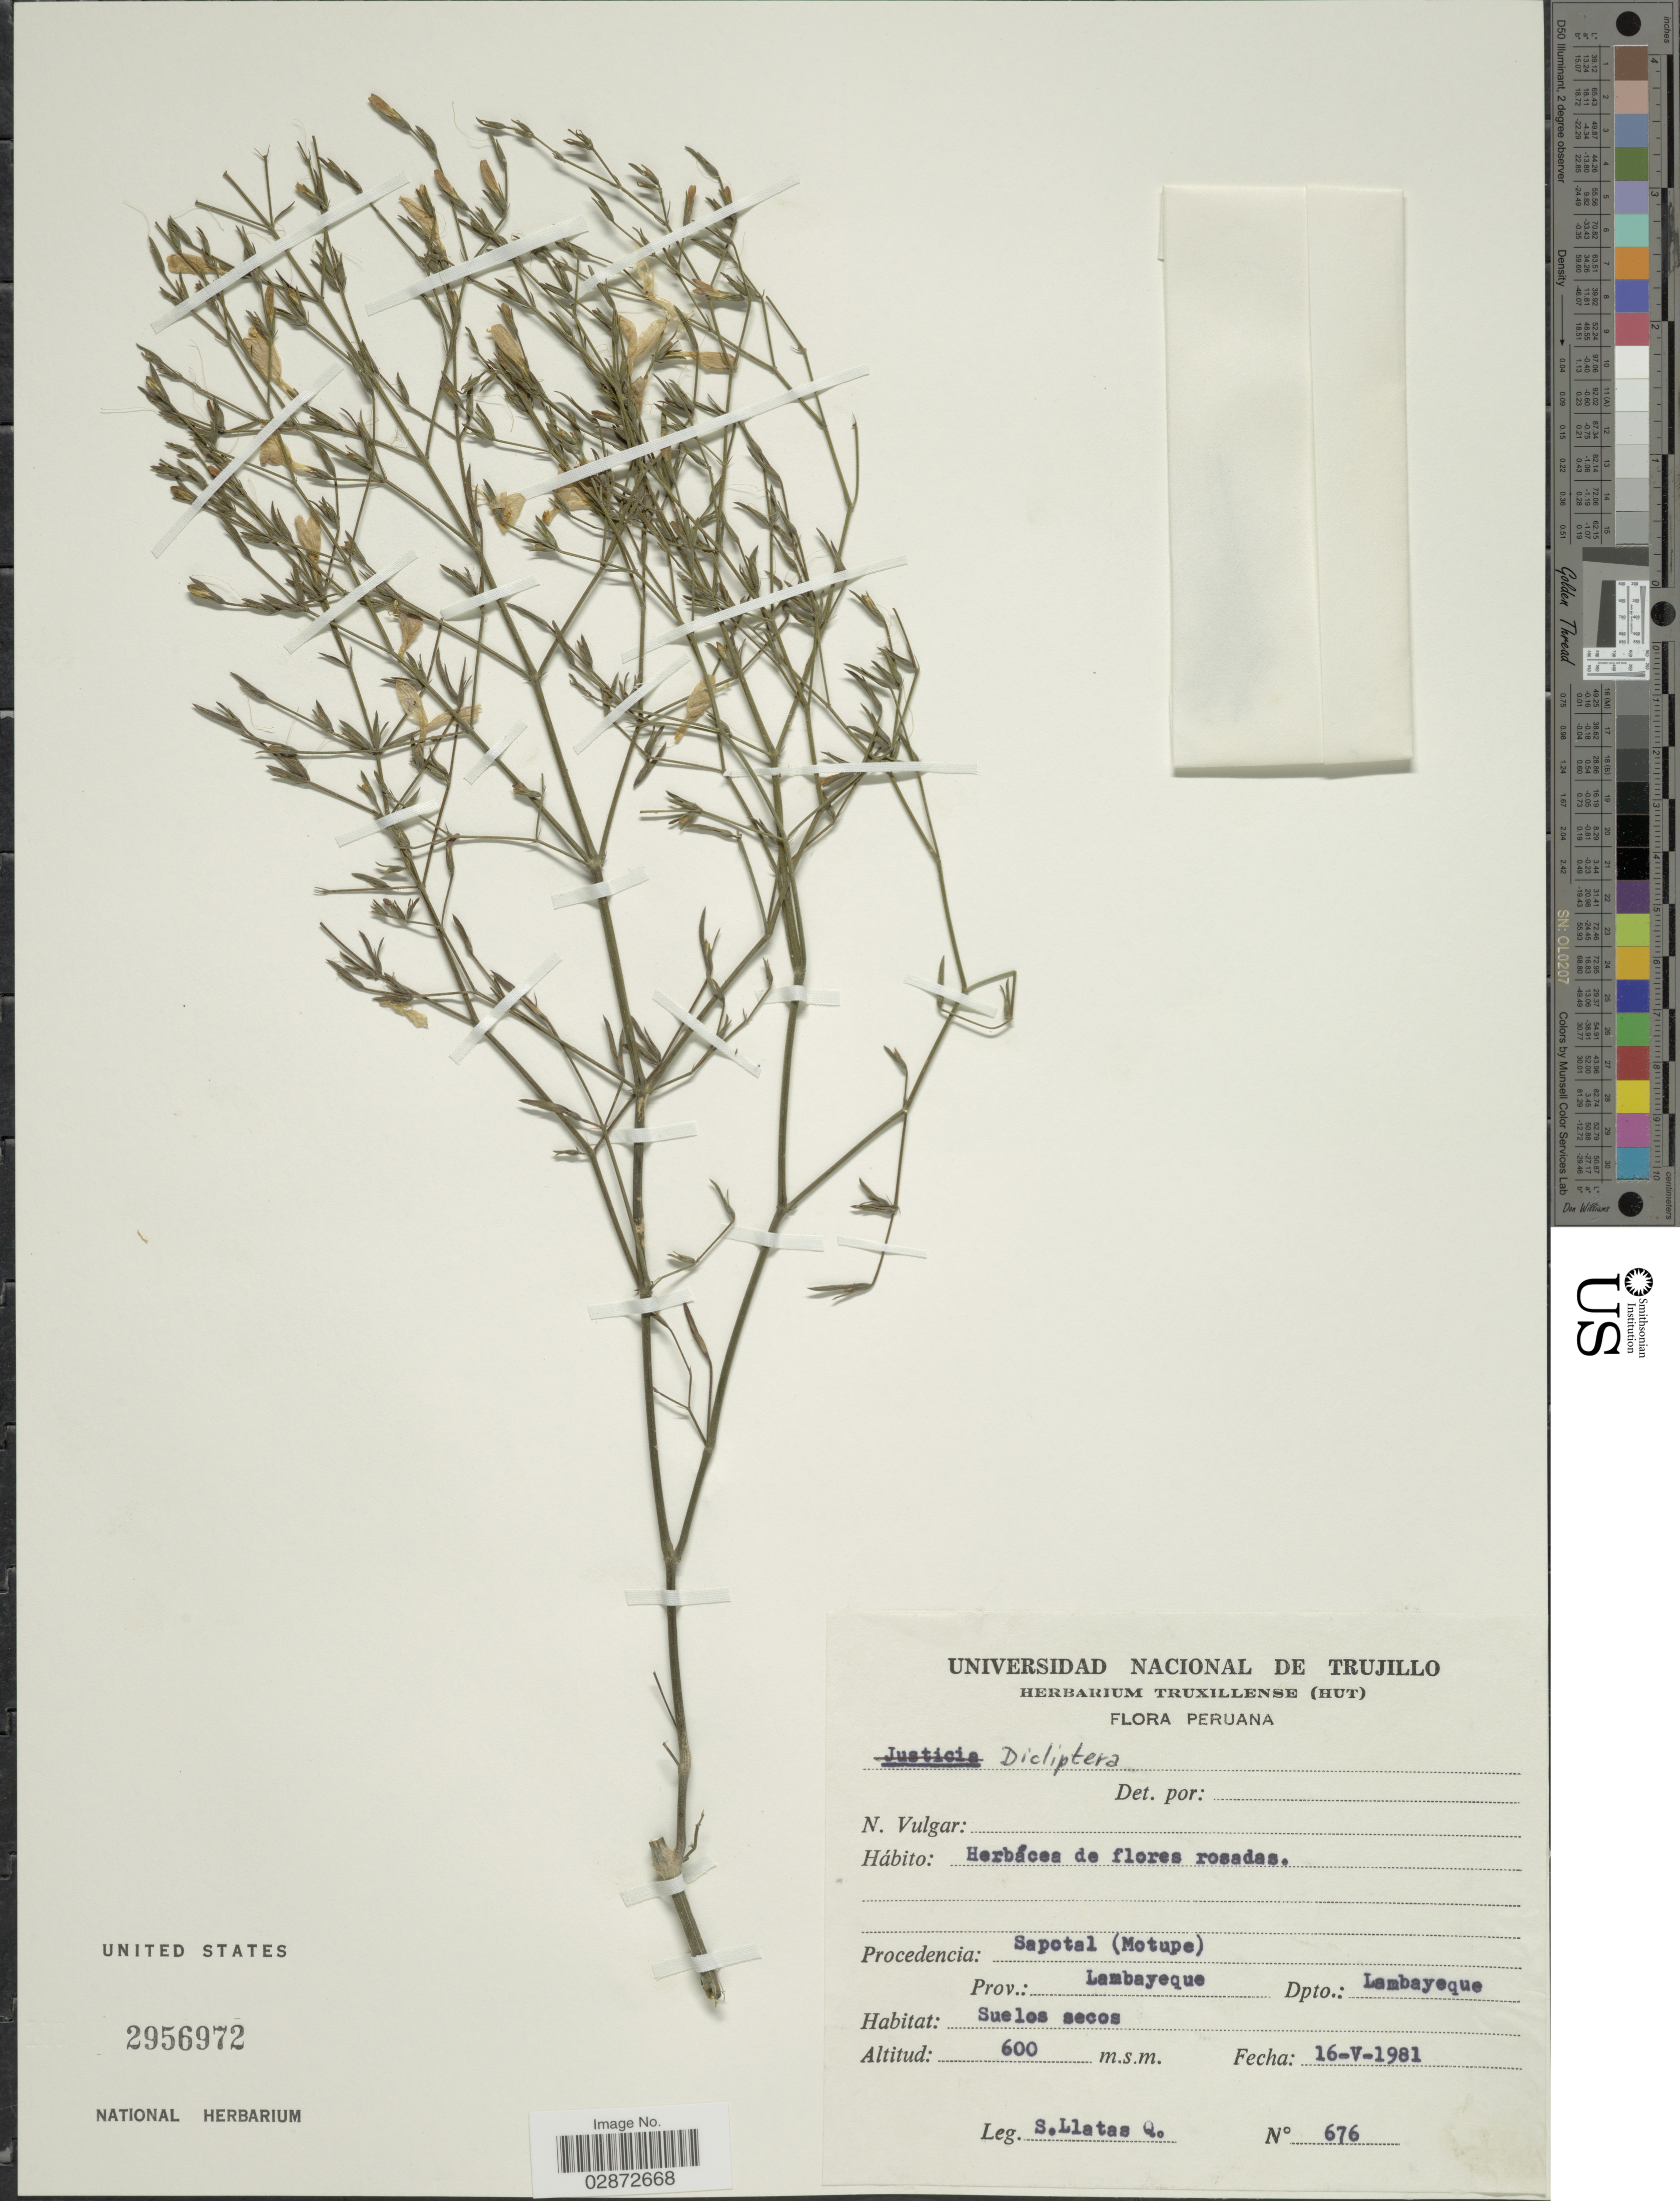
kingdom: Plantae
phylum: Tracheophyta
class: Magnoliopsida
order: Lamiales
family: Acanthaceae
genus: Dicliptera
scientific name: Dicliptera sp.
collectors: S. Llatas Quiroz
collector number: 676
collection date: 1981-05-16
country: Peru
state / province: Lambayeque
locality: Procedencia: Sapotal (Motupe). Prov.: Lambayeque. Dpto.: Lambayeque.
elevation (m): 600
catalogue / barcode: US 2956972